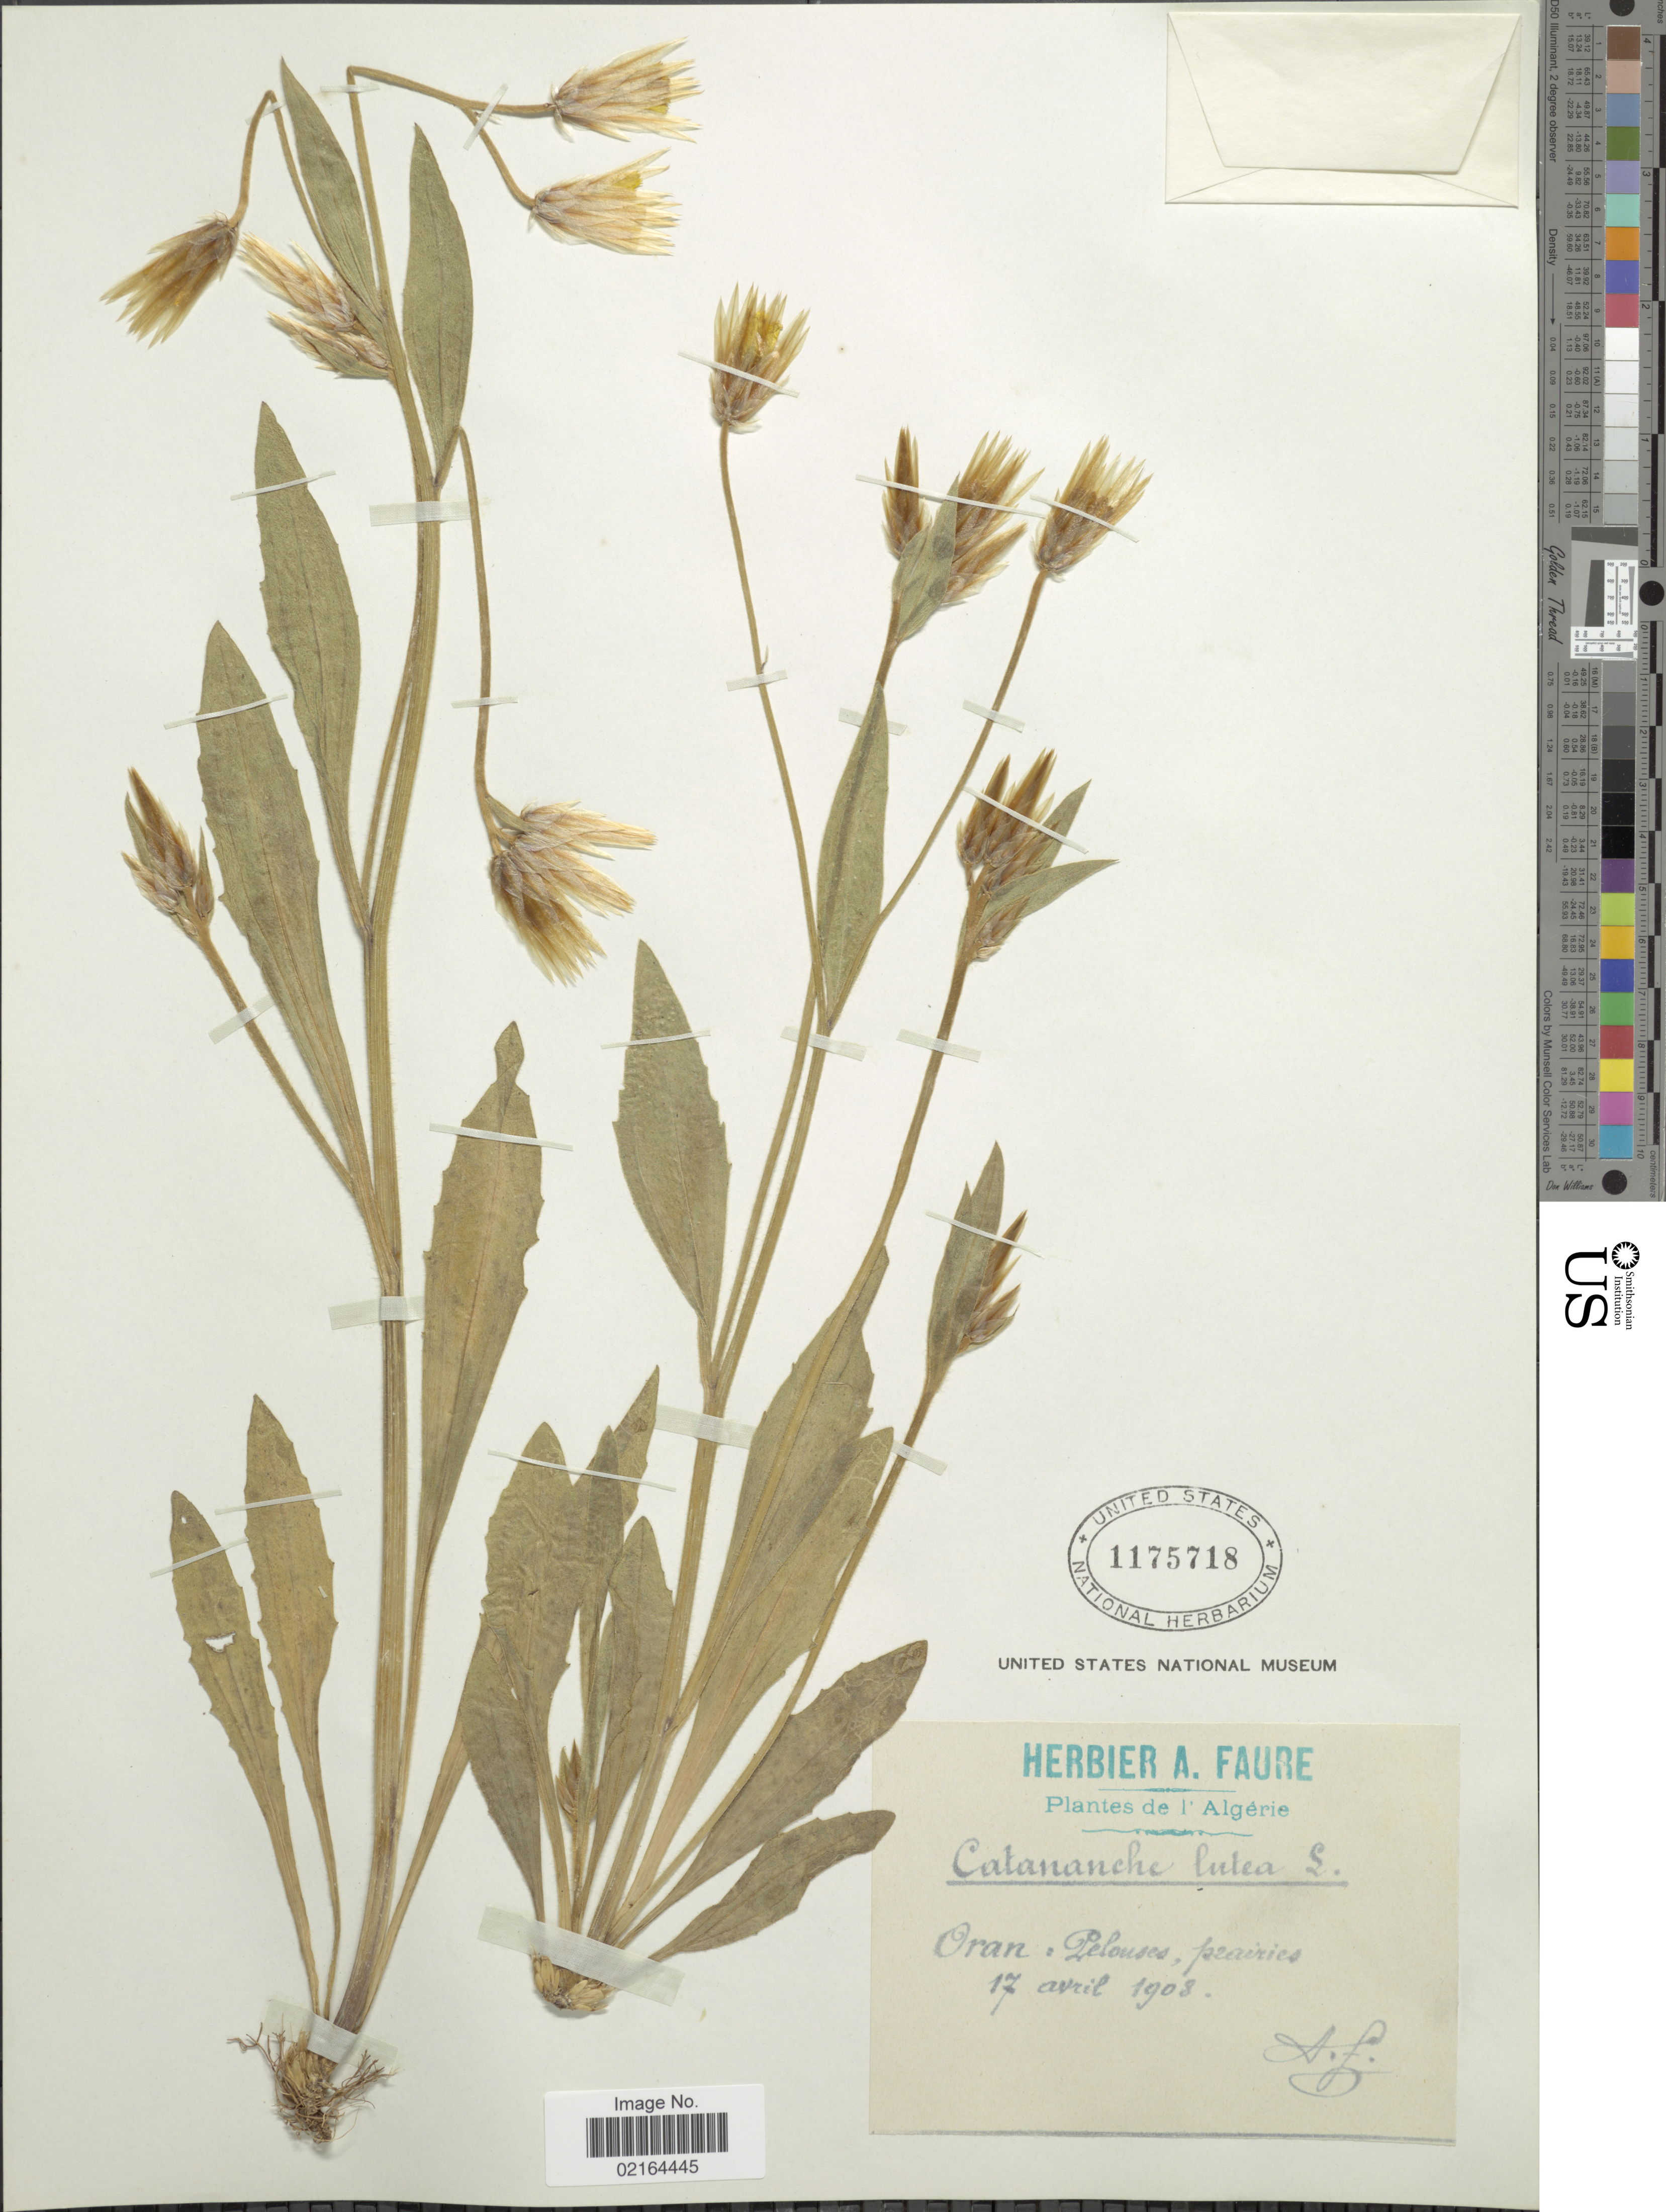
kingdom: Plantae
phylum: Tracheophyta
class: Magnoliopsida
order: Asterales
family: Asteraceae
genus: Catananche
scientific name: Catananche lutea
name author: L.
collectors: A. Faure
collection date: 1908-04-17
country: Algeria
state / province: Oran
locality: Oran: Lelouses, prairies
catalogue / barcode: US 1175718